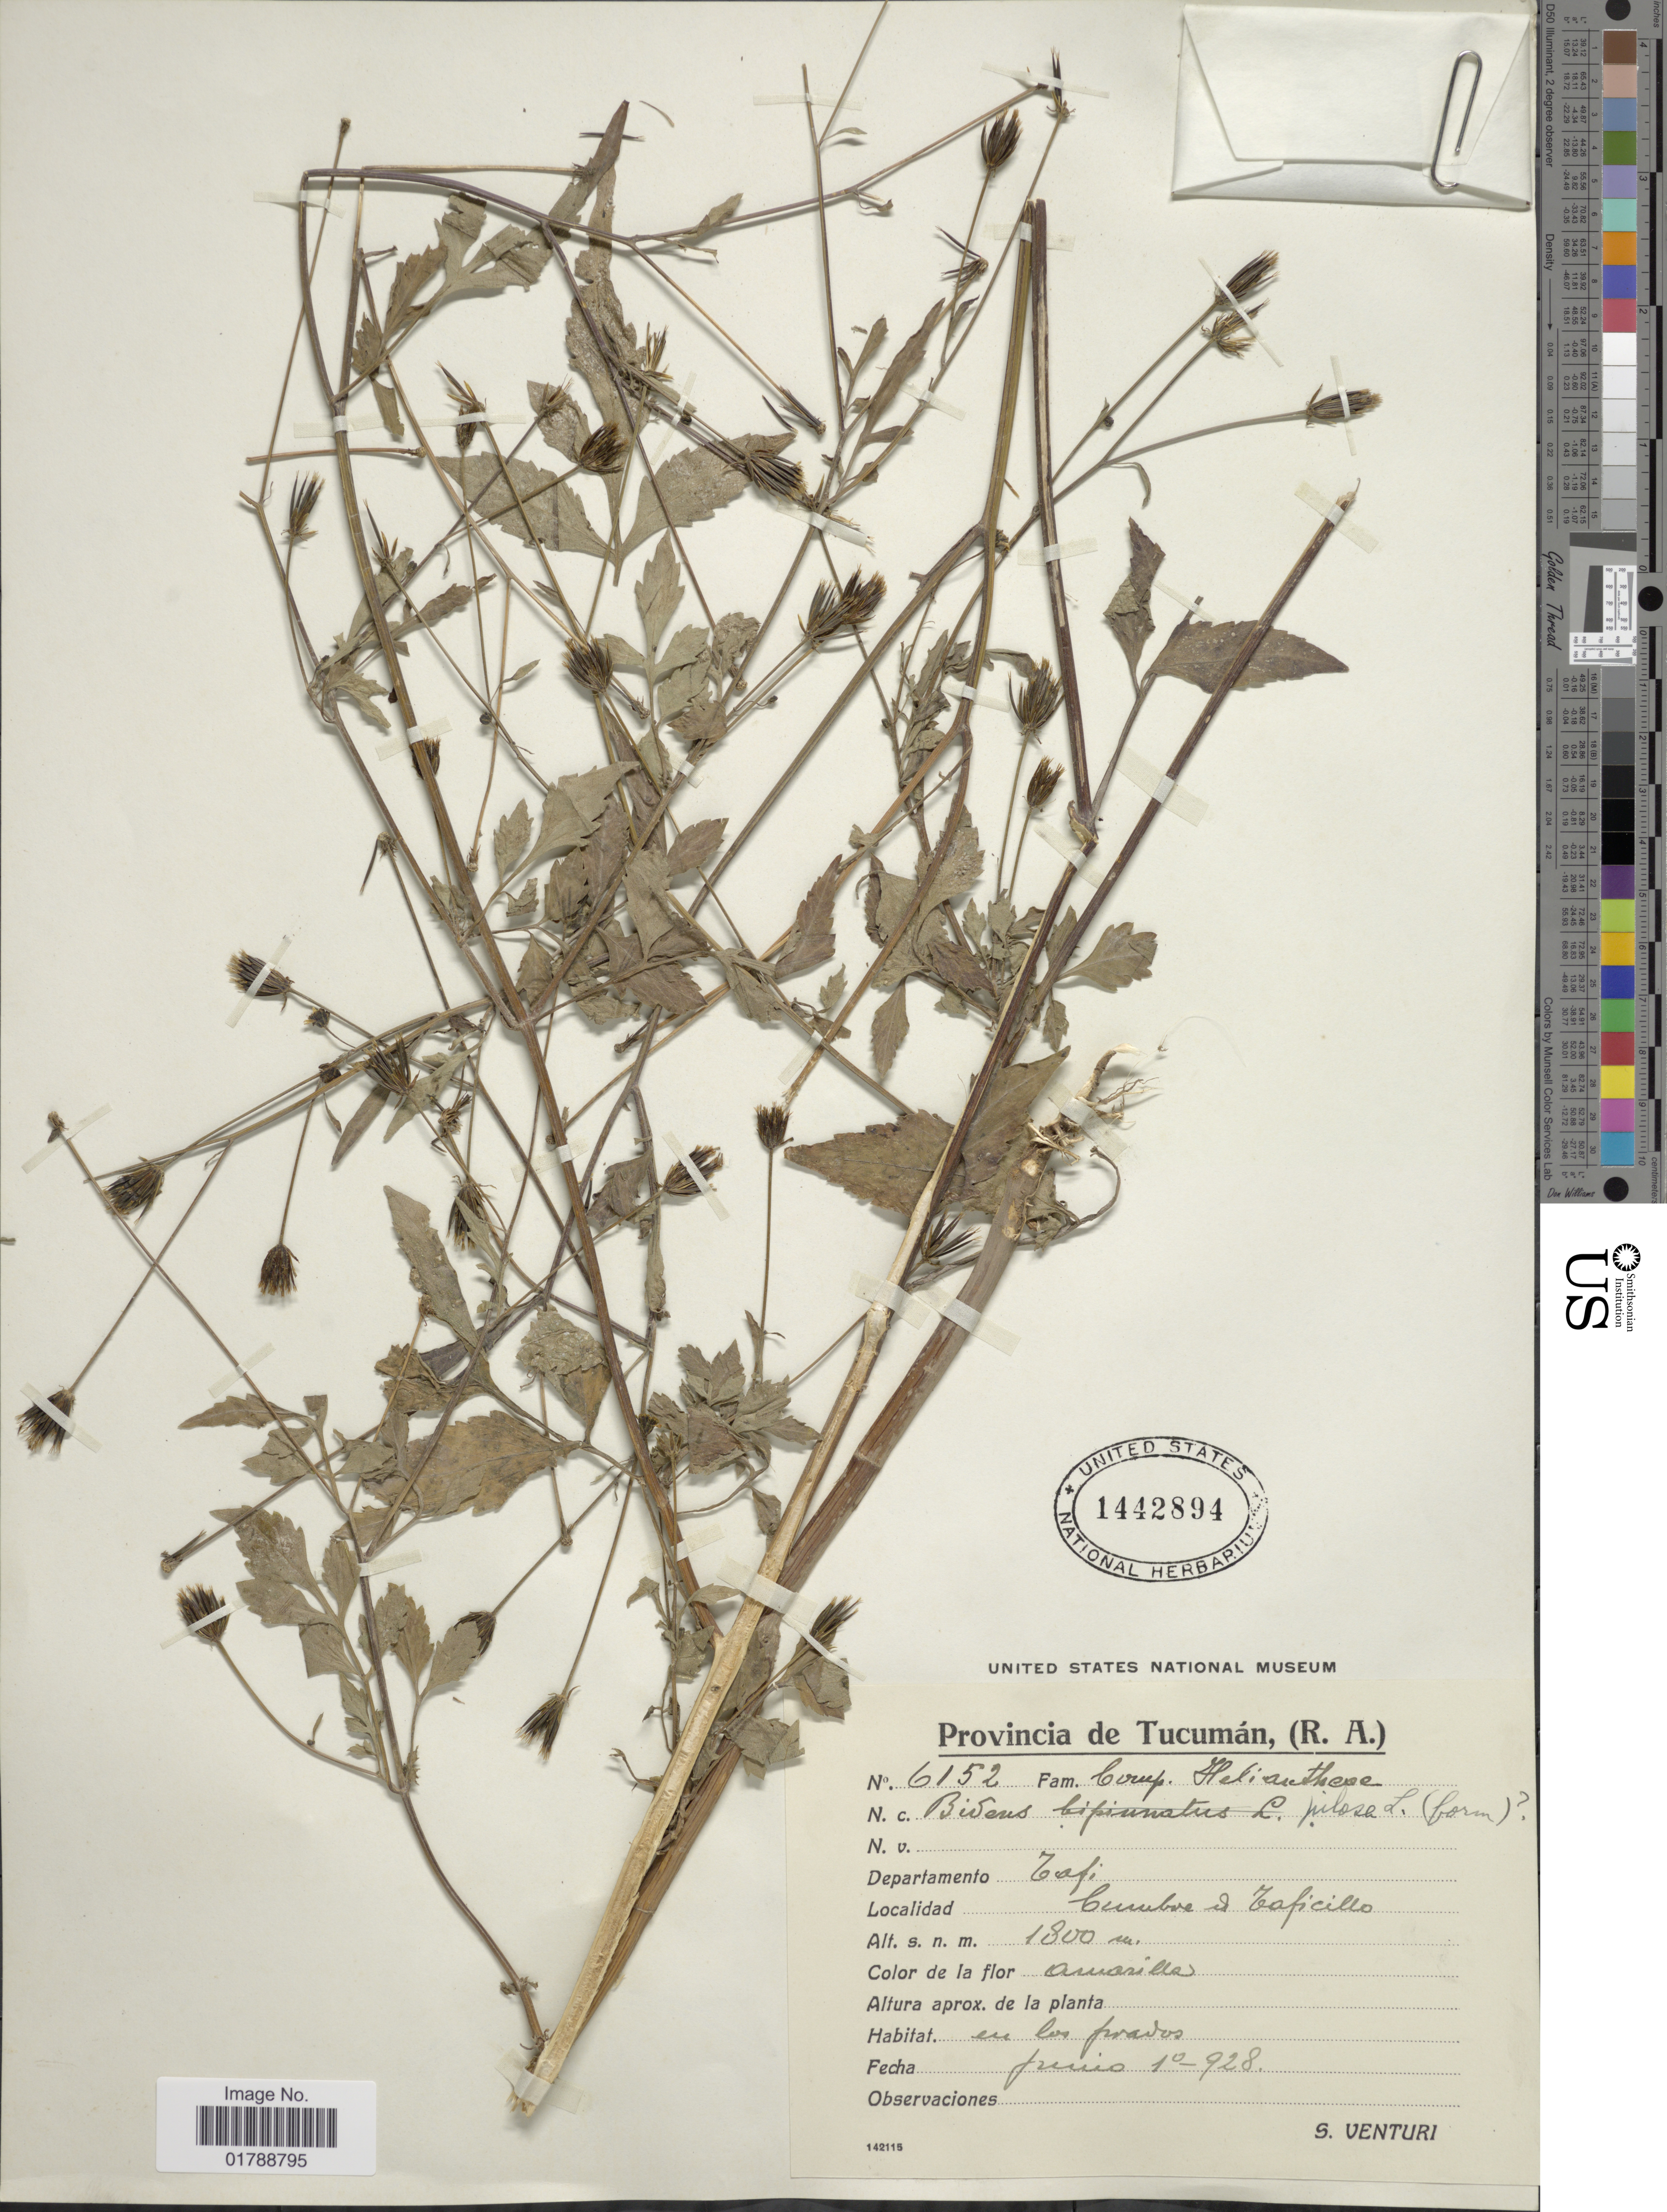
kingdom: Plantae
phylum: Tracheophyta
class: Magnoliopsida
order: Asterales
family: Asteraceae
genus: Bidens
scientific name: Bidens pilosa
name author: L.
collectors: S. Venturi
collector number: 6152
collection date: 1928-06-10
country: Argentina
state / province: Tucuman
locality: Departamento Tafi. Cumbre de Taficillo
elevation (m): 1800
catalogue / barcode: US 1442894